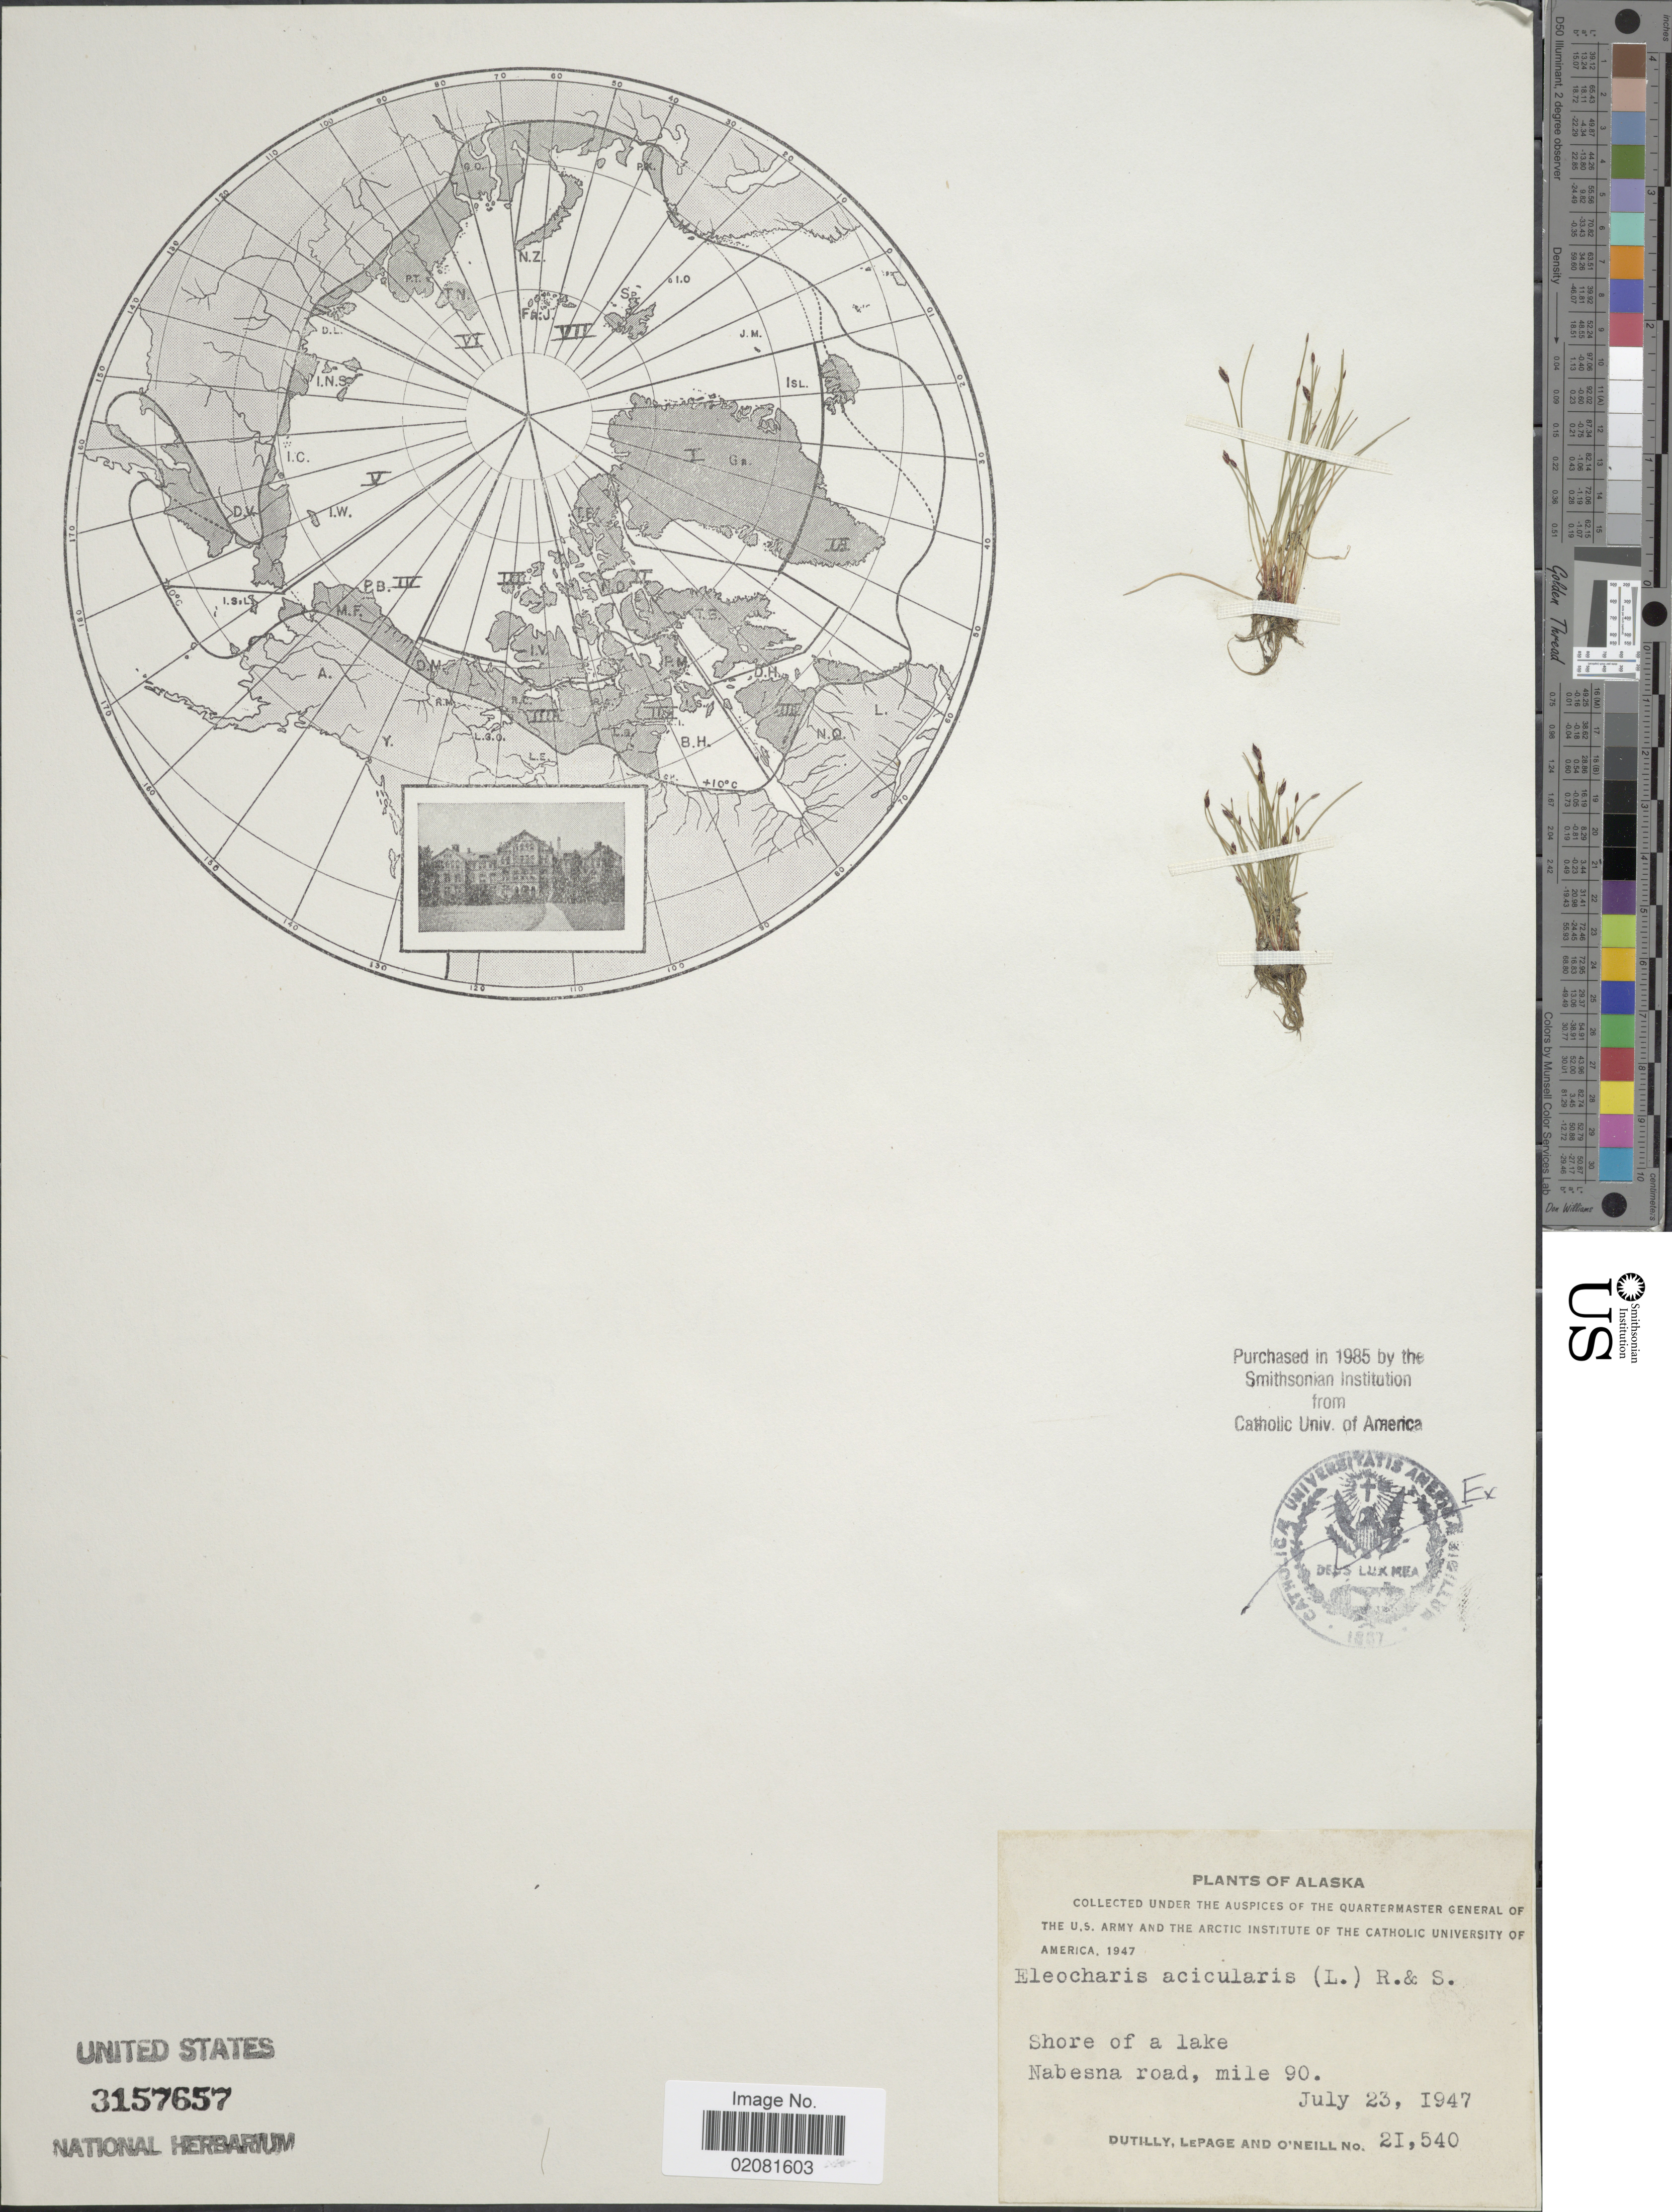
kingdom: Plantae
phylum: Tracheophyta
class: Liliopsida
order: Poales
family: Cyperaceae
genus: Eleocharis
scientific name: Eleocharis acicularis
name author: (L.) Roem. & Schult.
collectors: -. Dutilly, -. LePage & O' Neill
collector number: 21540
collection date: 1947-07-23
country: United States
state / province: Alaska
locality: Shore of a lake. Nabesna road, mile 90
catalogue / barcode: US 3157657